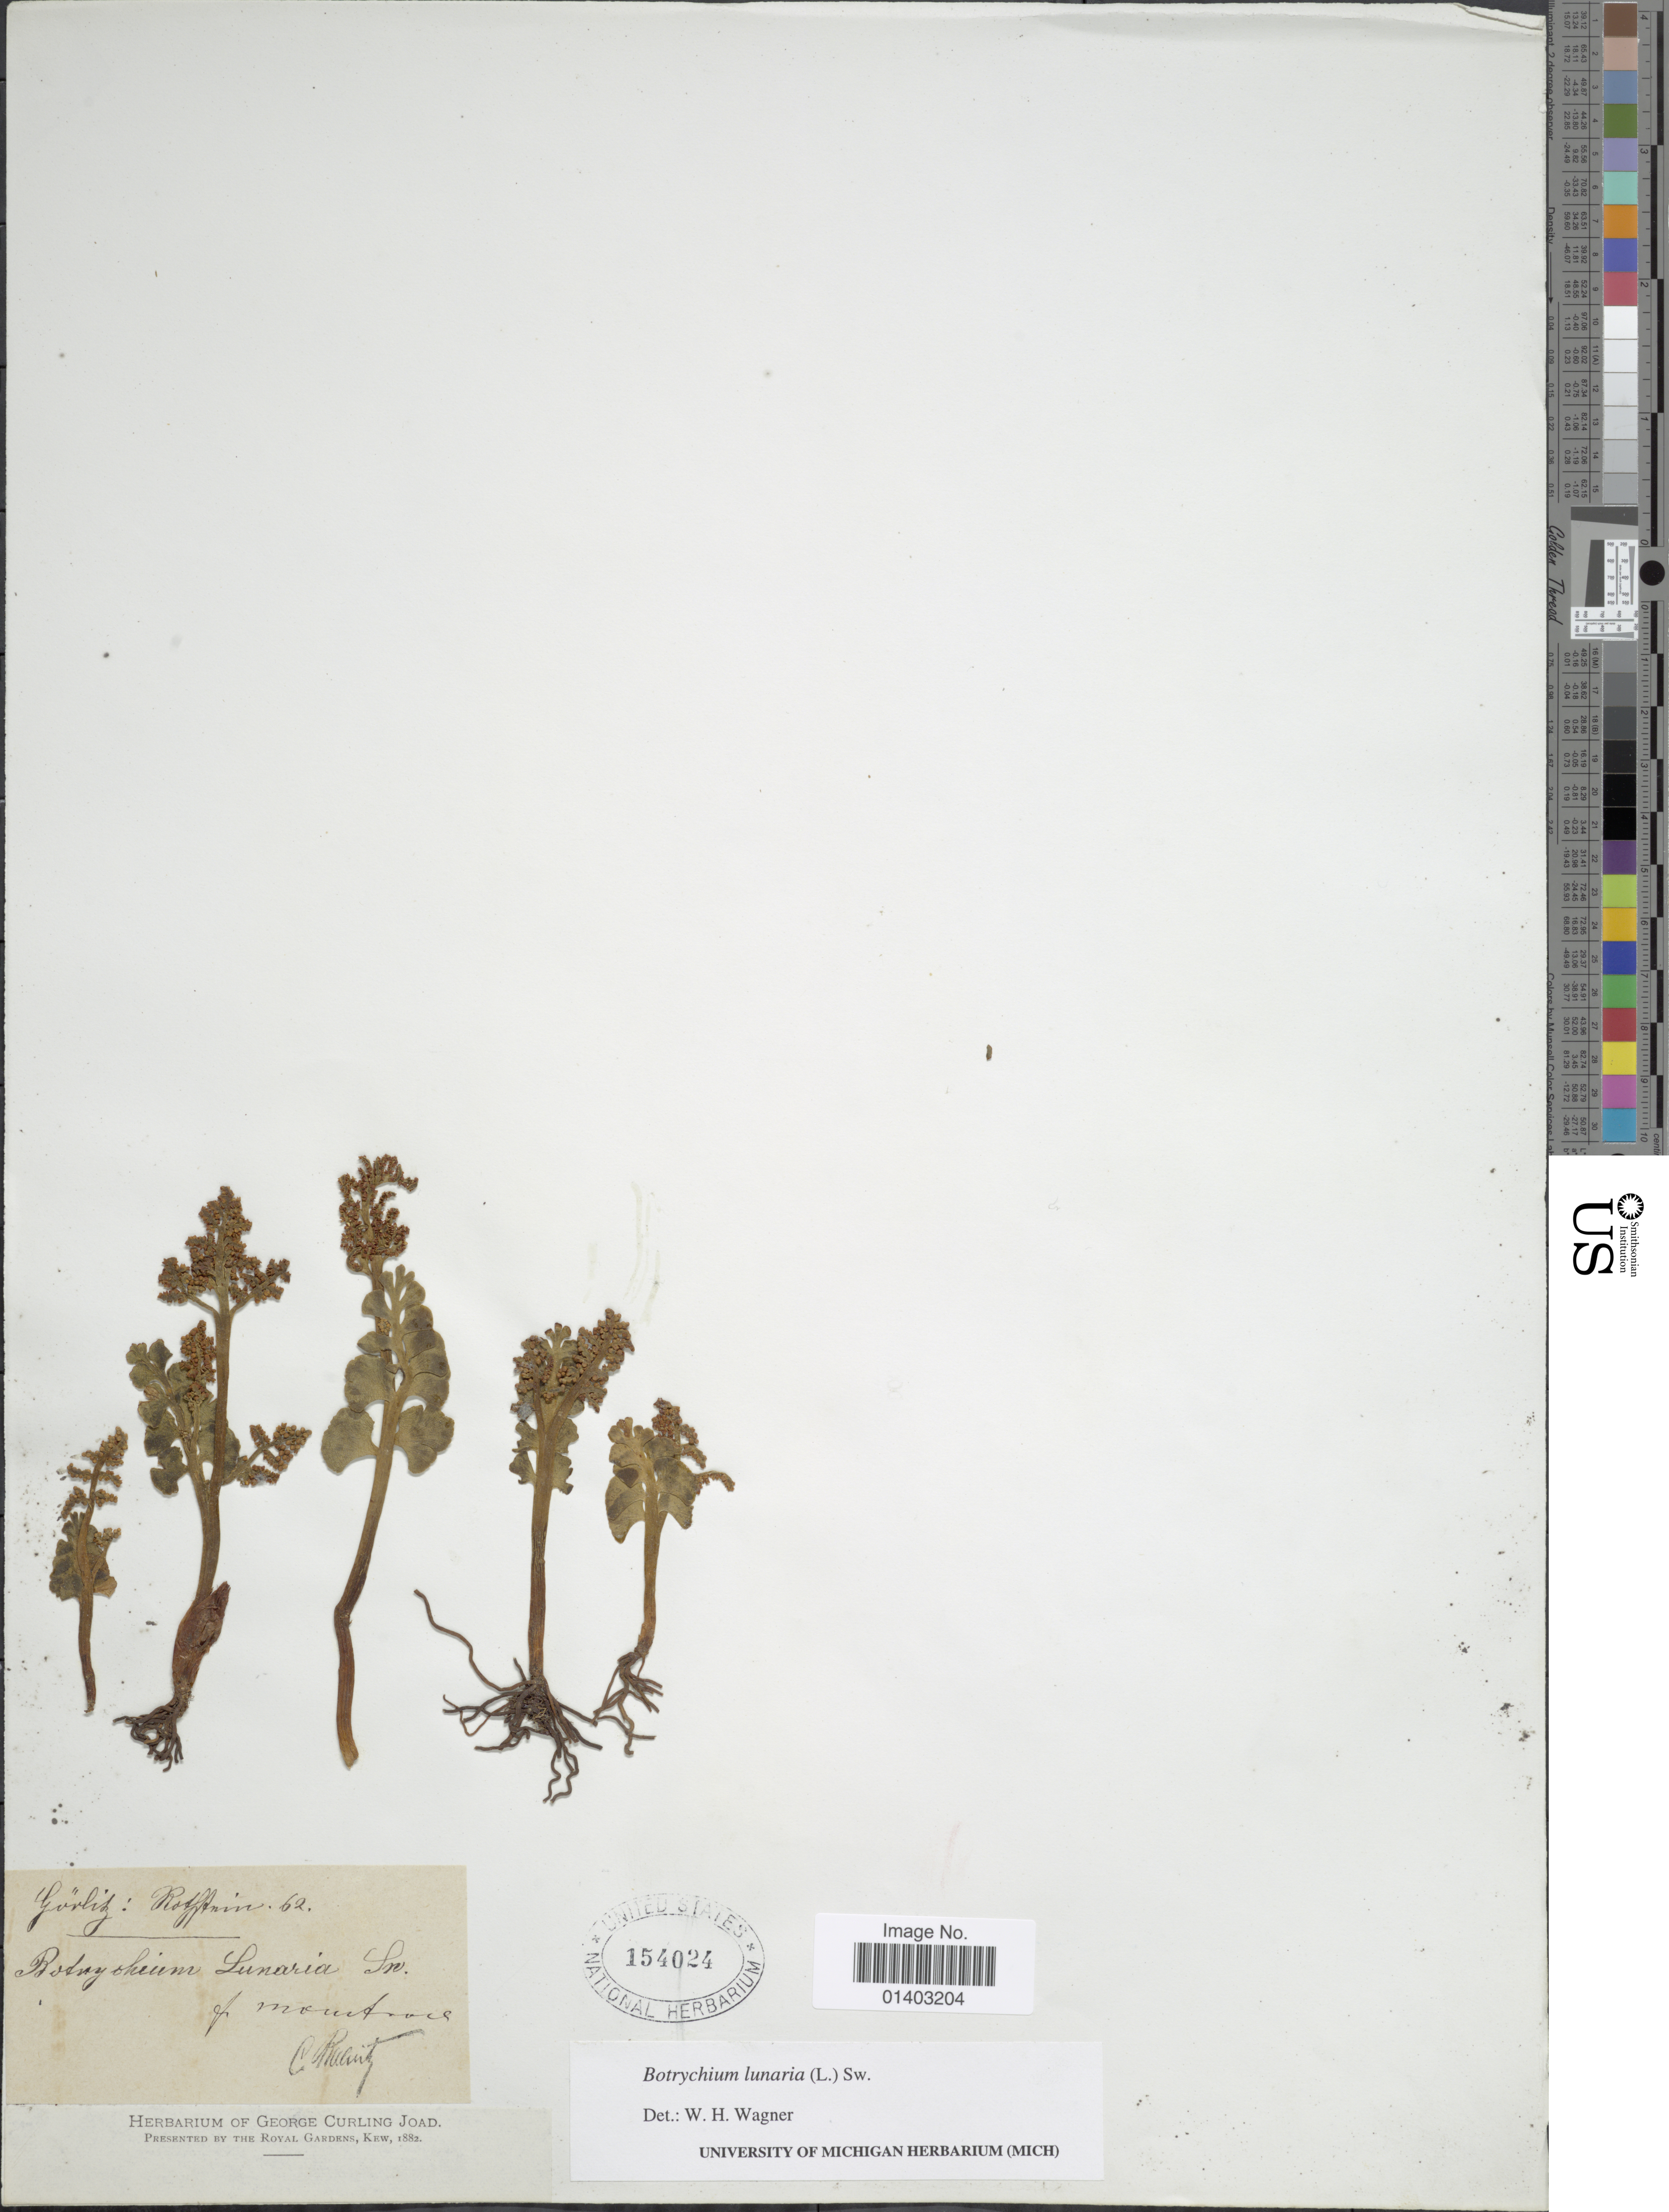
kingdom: Plantae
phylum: Tracheophyta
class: Polypodiopsida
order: Ophioglossales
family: Ophioglossaceae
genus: Botrychium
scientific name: Botrychium lunaria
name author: (L.) Sw.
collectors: C. G. Baenitz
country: Germany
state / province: Sachsen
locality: Görlitz: Rostffin [interpreted]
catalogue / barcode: US 154024